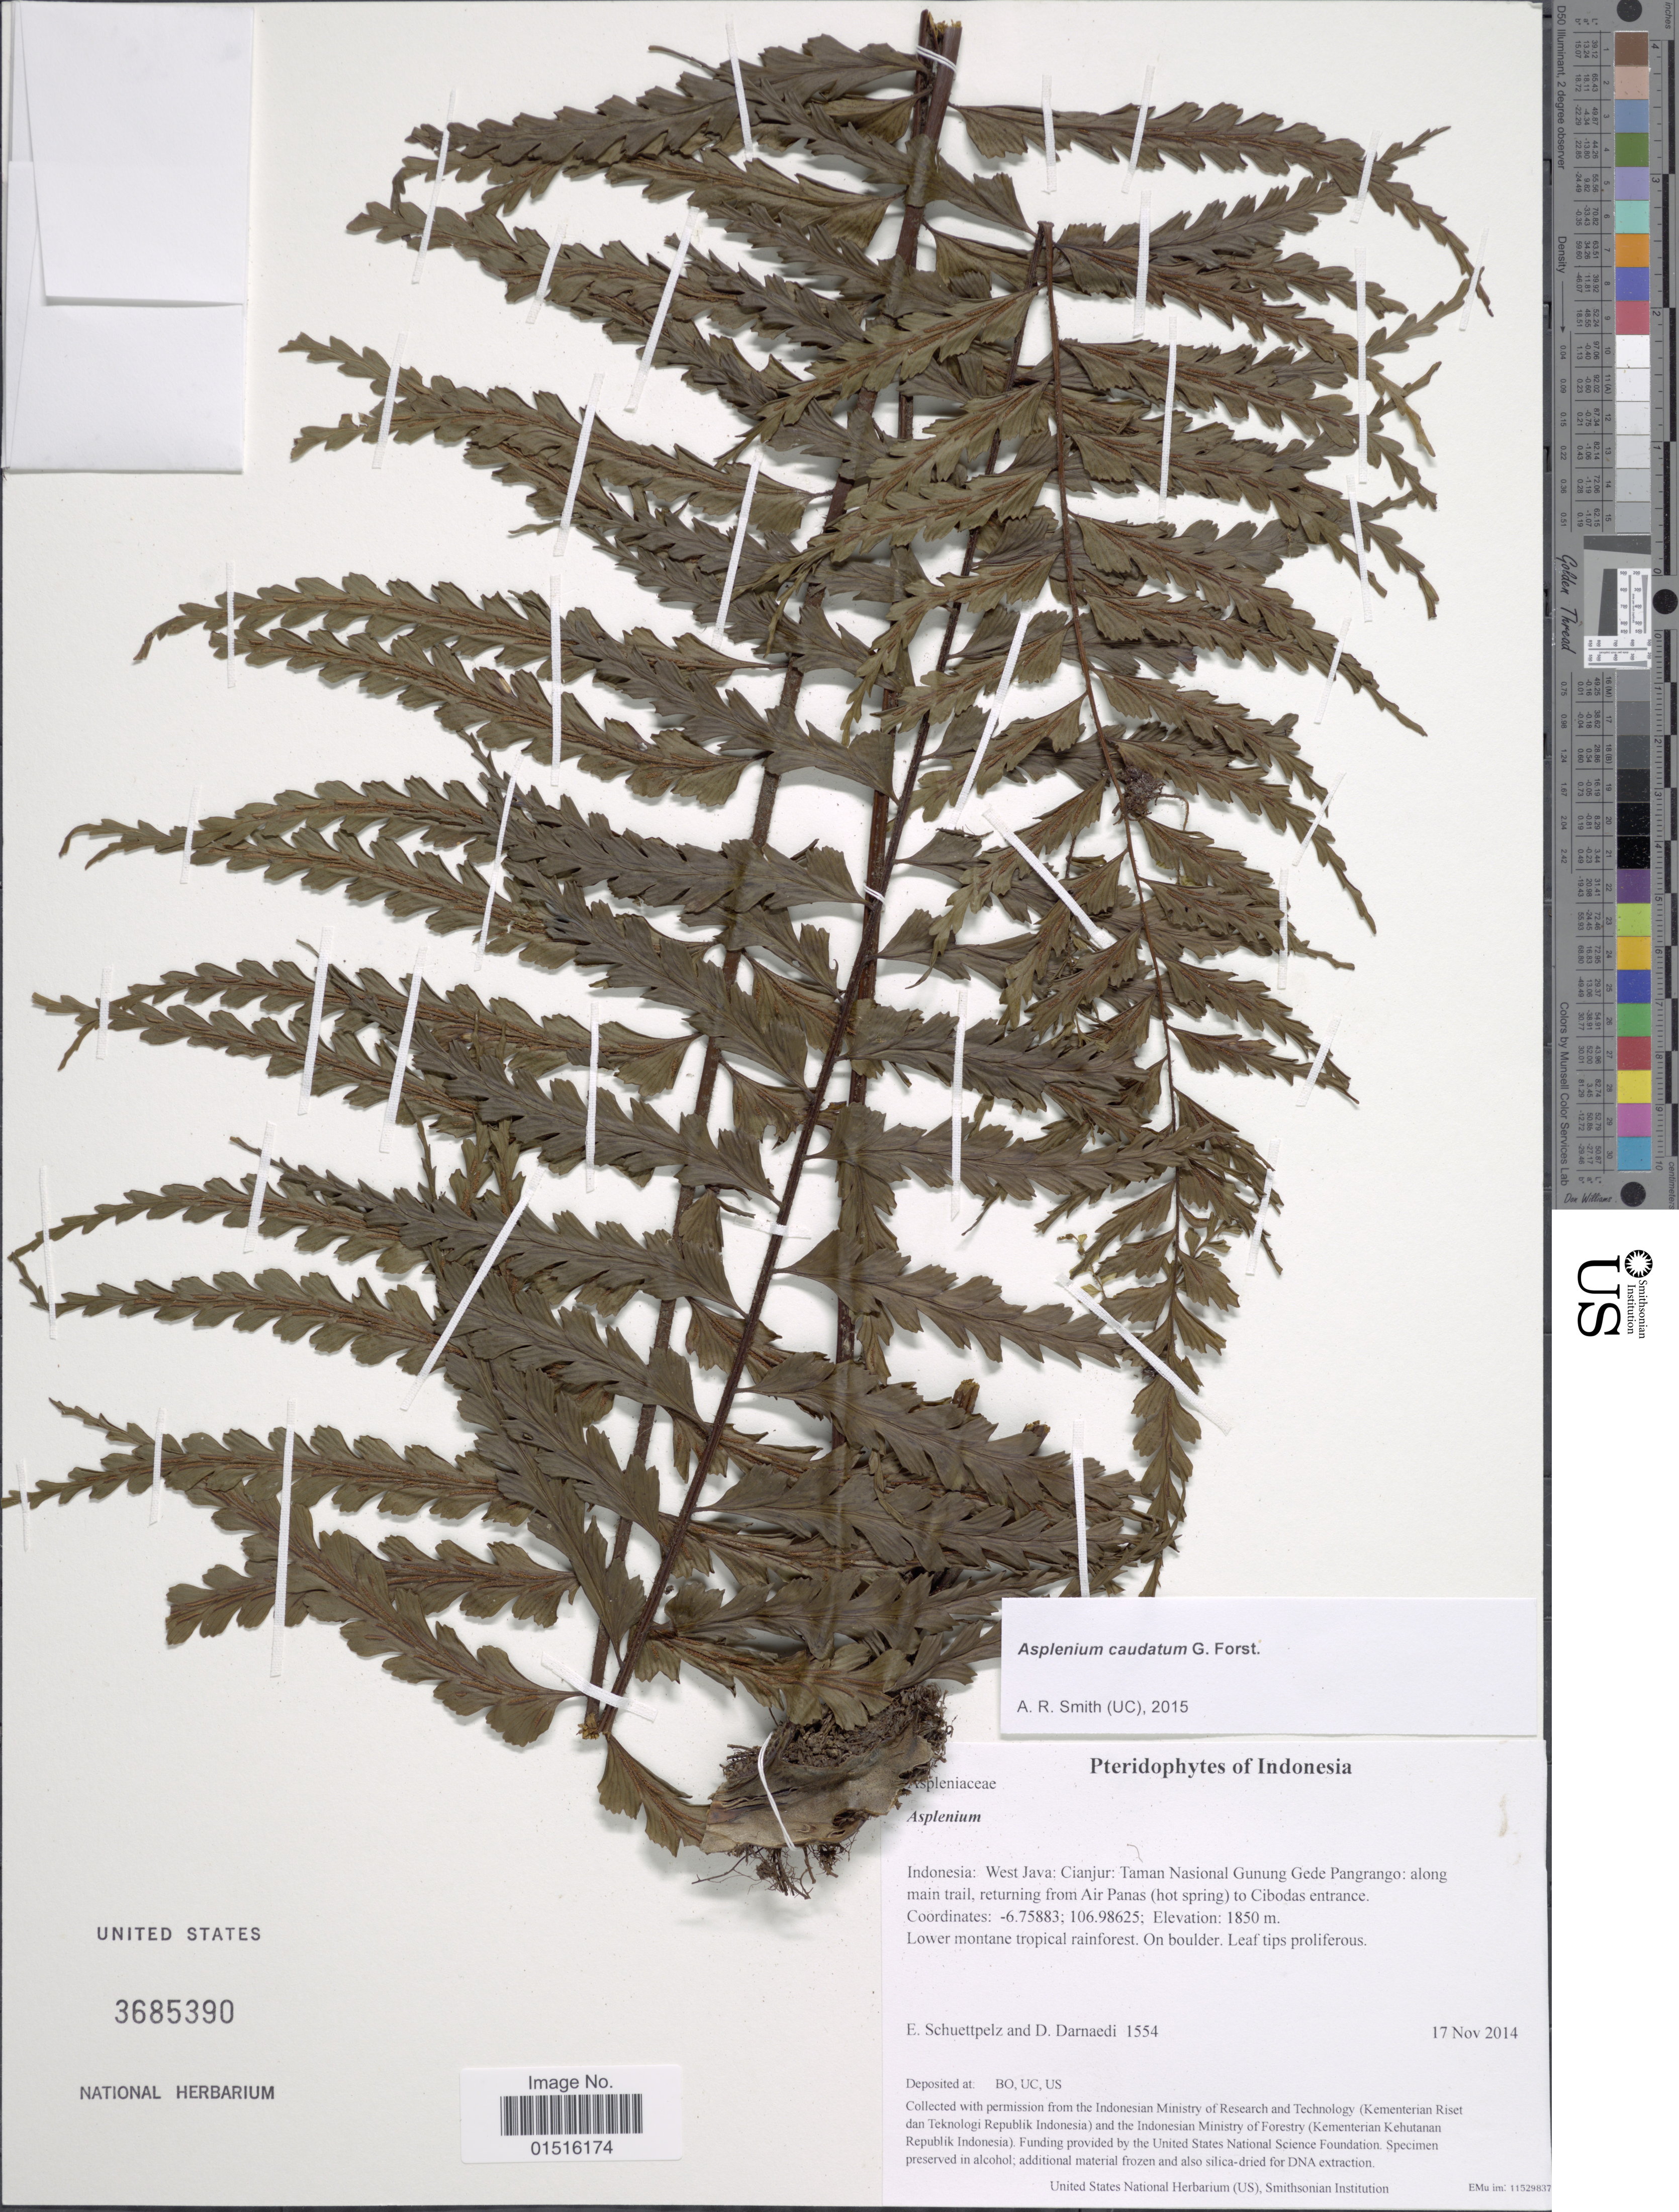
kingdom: Plantae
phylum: Tracheophyta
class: Polypodiopsida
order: Polypodiales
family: Aspleniaceae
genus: Asplenium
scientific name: Asplenium truncatum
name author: Blume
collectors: E. Schuettpelz & D. Darnaedi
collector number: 1554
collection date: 2014-11-17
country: Indonesia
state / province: Java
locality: West Java; Taman Nasional Gunung Gede Pangrango: along main trail, returning from Air Panas (hot spring) to Cibodas entrance.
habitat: Lower montane tropical rainforest.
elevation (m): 1850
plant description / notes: Collected with permission from the Indonesian Ministry of Research and Technology (Kementerian Riset dan Teknologi Republik Indonesia) and the Indonesian Ministry of Forestry (Kementerian Kehutanan Republik Indonesia).; Funding provided by the United States National Science Foundation.; Specimen preserved in alcohol; additional material frozen and also silica-dried for DNA extraction.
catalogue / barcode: US 3685390